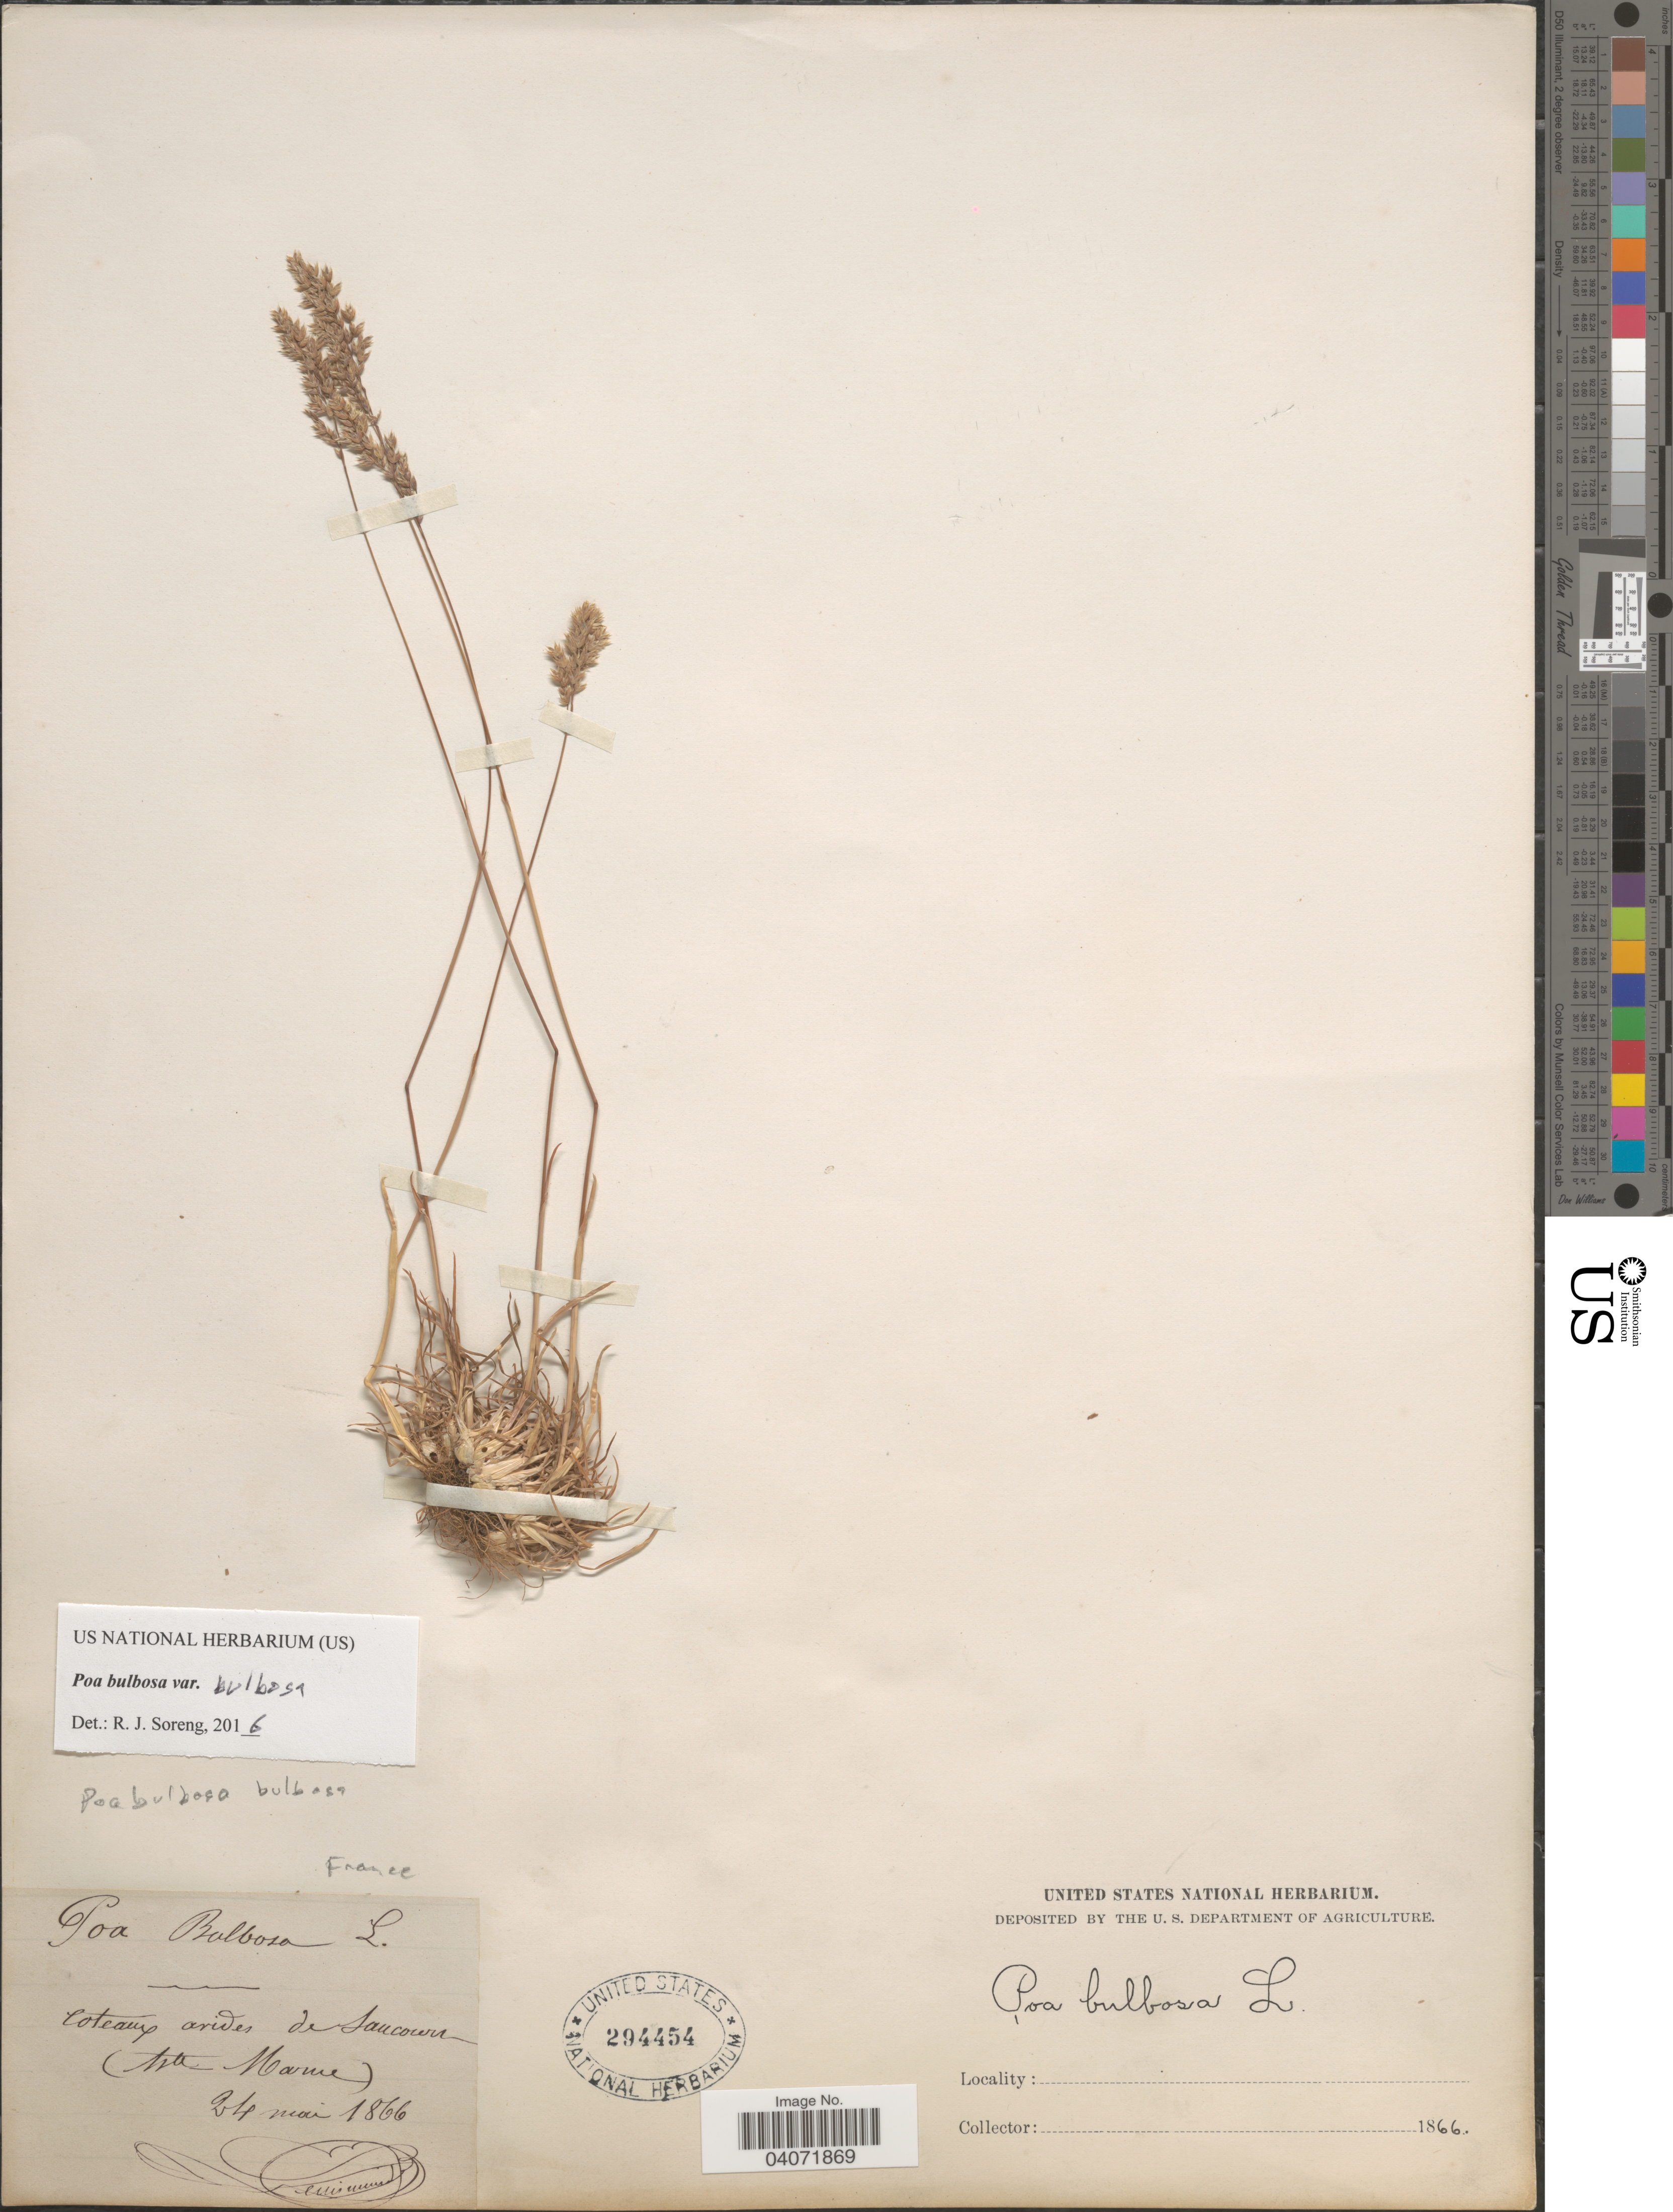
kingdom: Plantae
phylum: Tracheophyta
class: Liliopsida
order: Poales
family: Poaceae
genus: Poa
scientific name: Poa bulbosa subsp. bulbosa var. bulbosa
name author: L.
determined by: Soreng, Robert J., Research Associate (BOT), Smithsonian Institution - National Museum of Natural History (UNITED STATES)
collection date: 1866-05-24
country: France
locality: Coteaux arides de Saucown (Hte Marne).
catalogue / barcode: US 294454